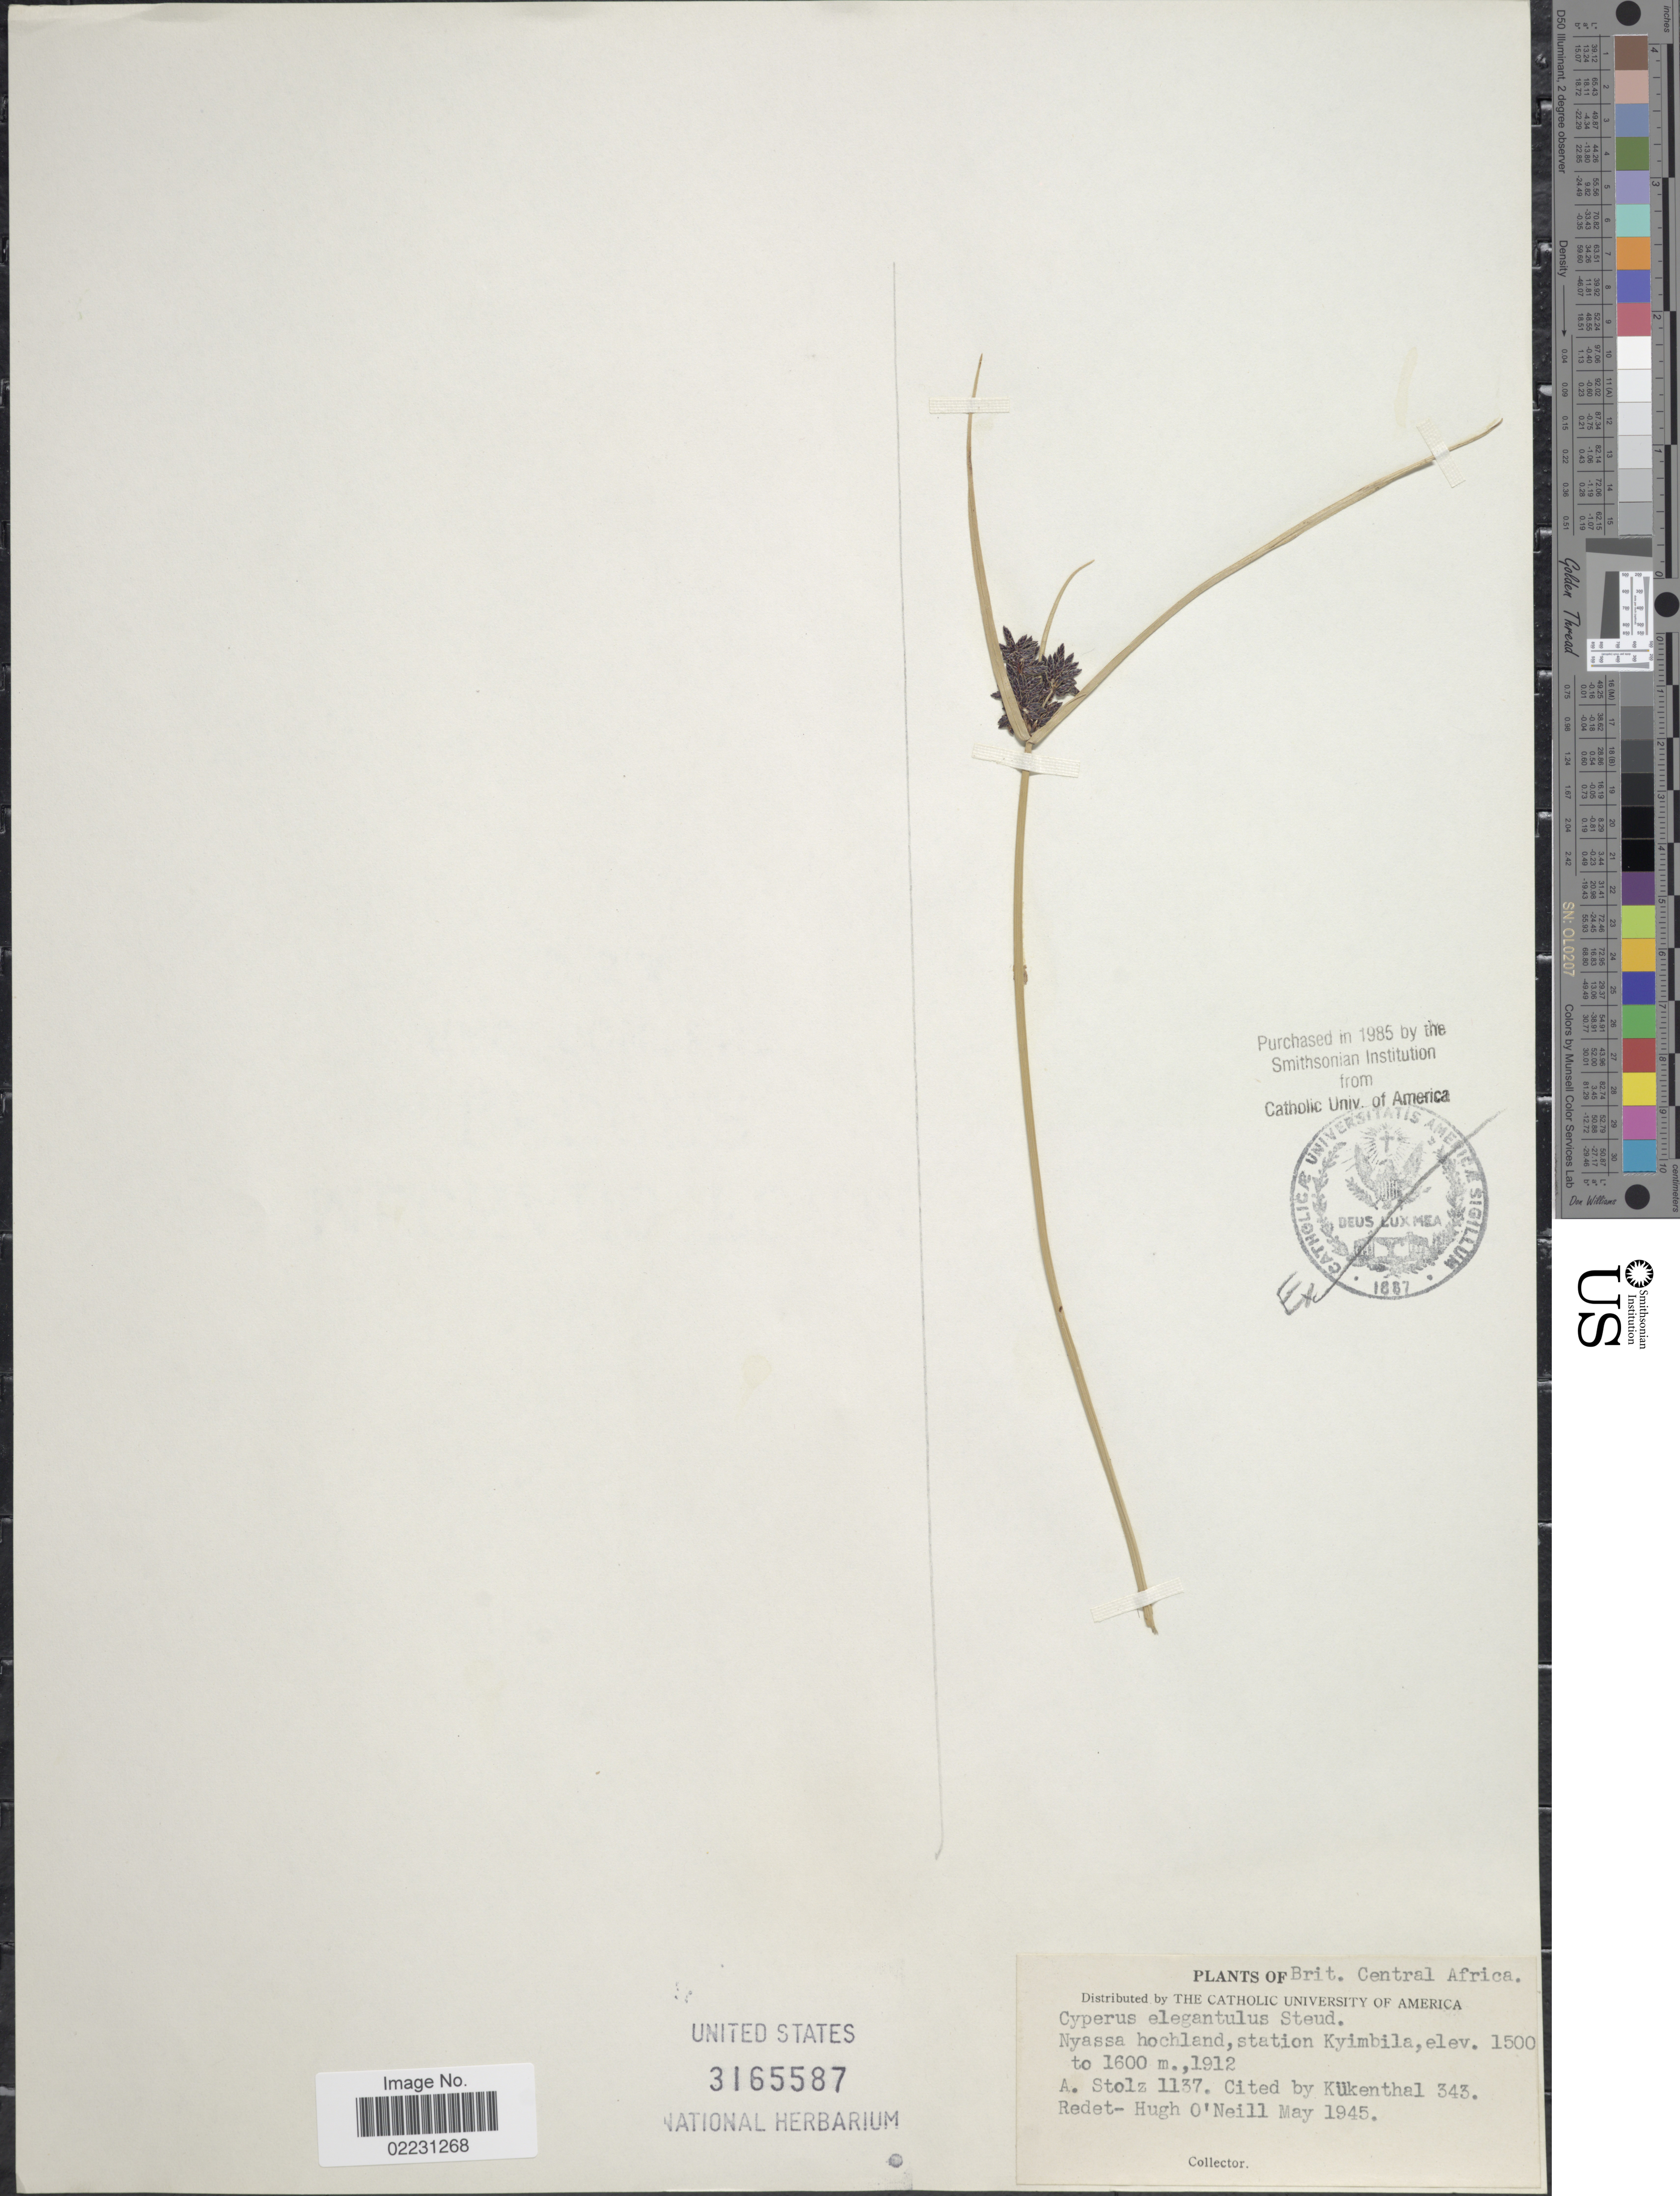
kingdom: Plantae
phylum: Tracheophyta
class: Liliopsida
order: Poales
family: Cyperaceae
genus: Cyperus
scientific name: Cyperus elegantulus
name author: Steud.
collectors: A. Stolz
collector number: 1137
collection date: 1912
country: Malawi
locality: Brit. Central Africa. Nyassa Hochland, station Kyimbila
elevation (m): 1500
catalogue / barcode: US 3165587